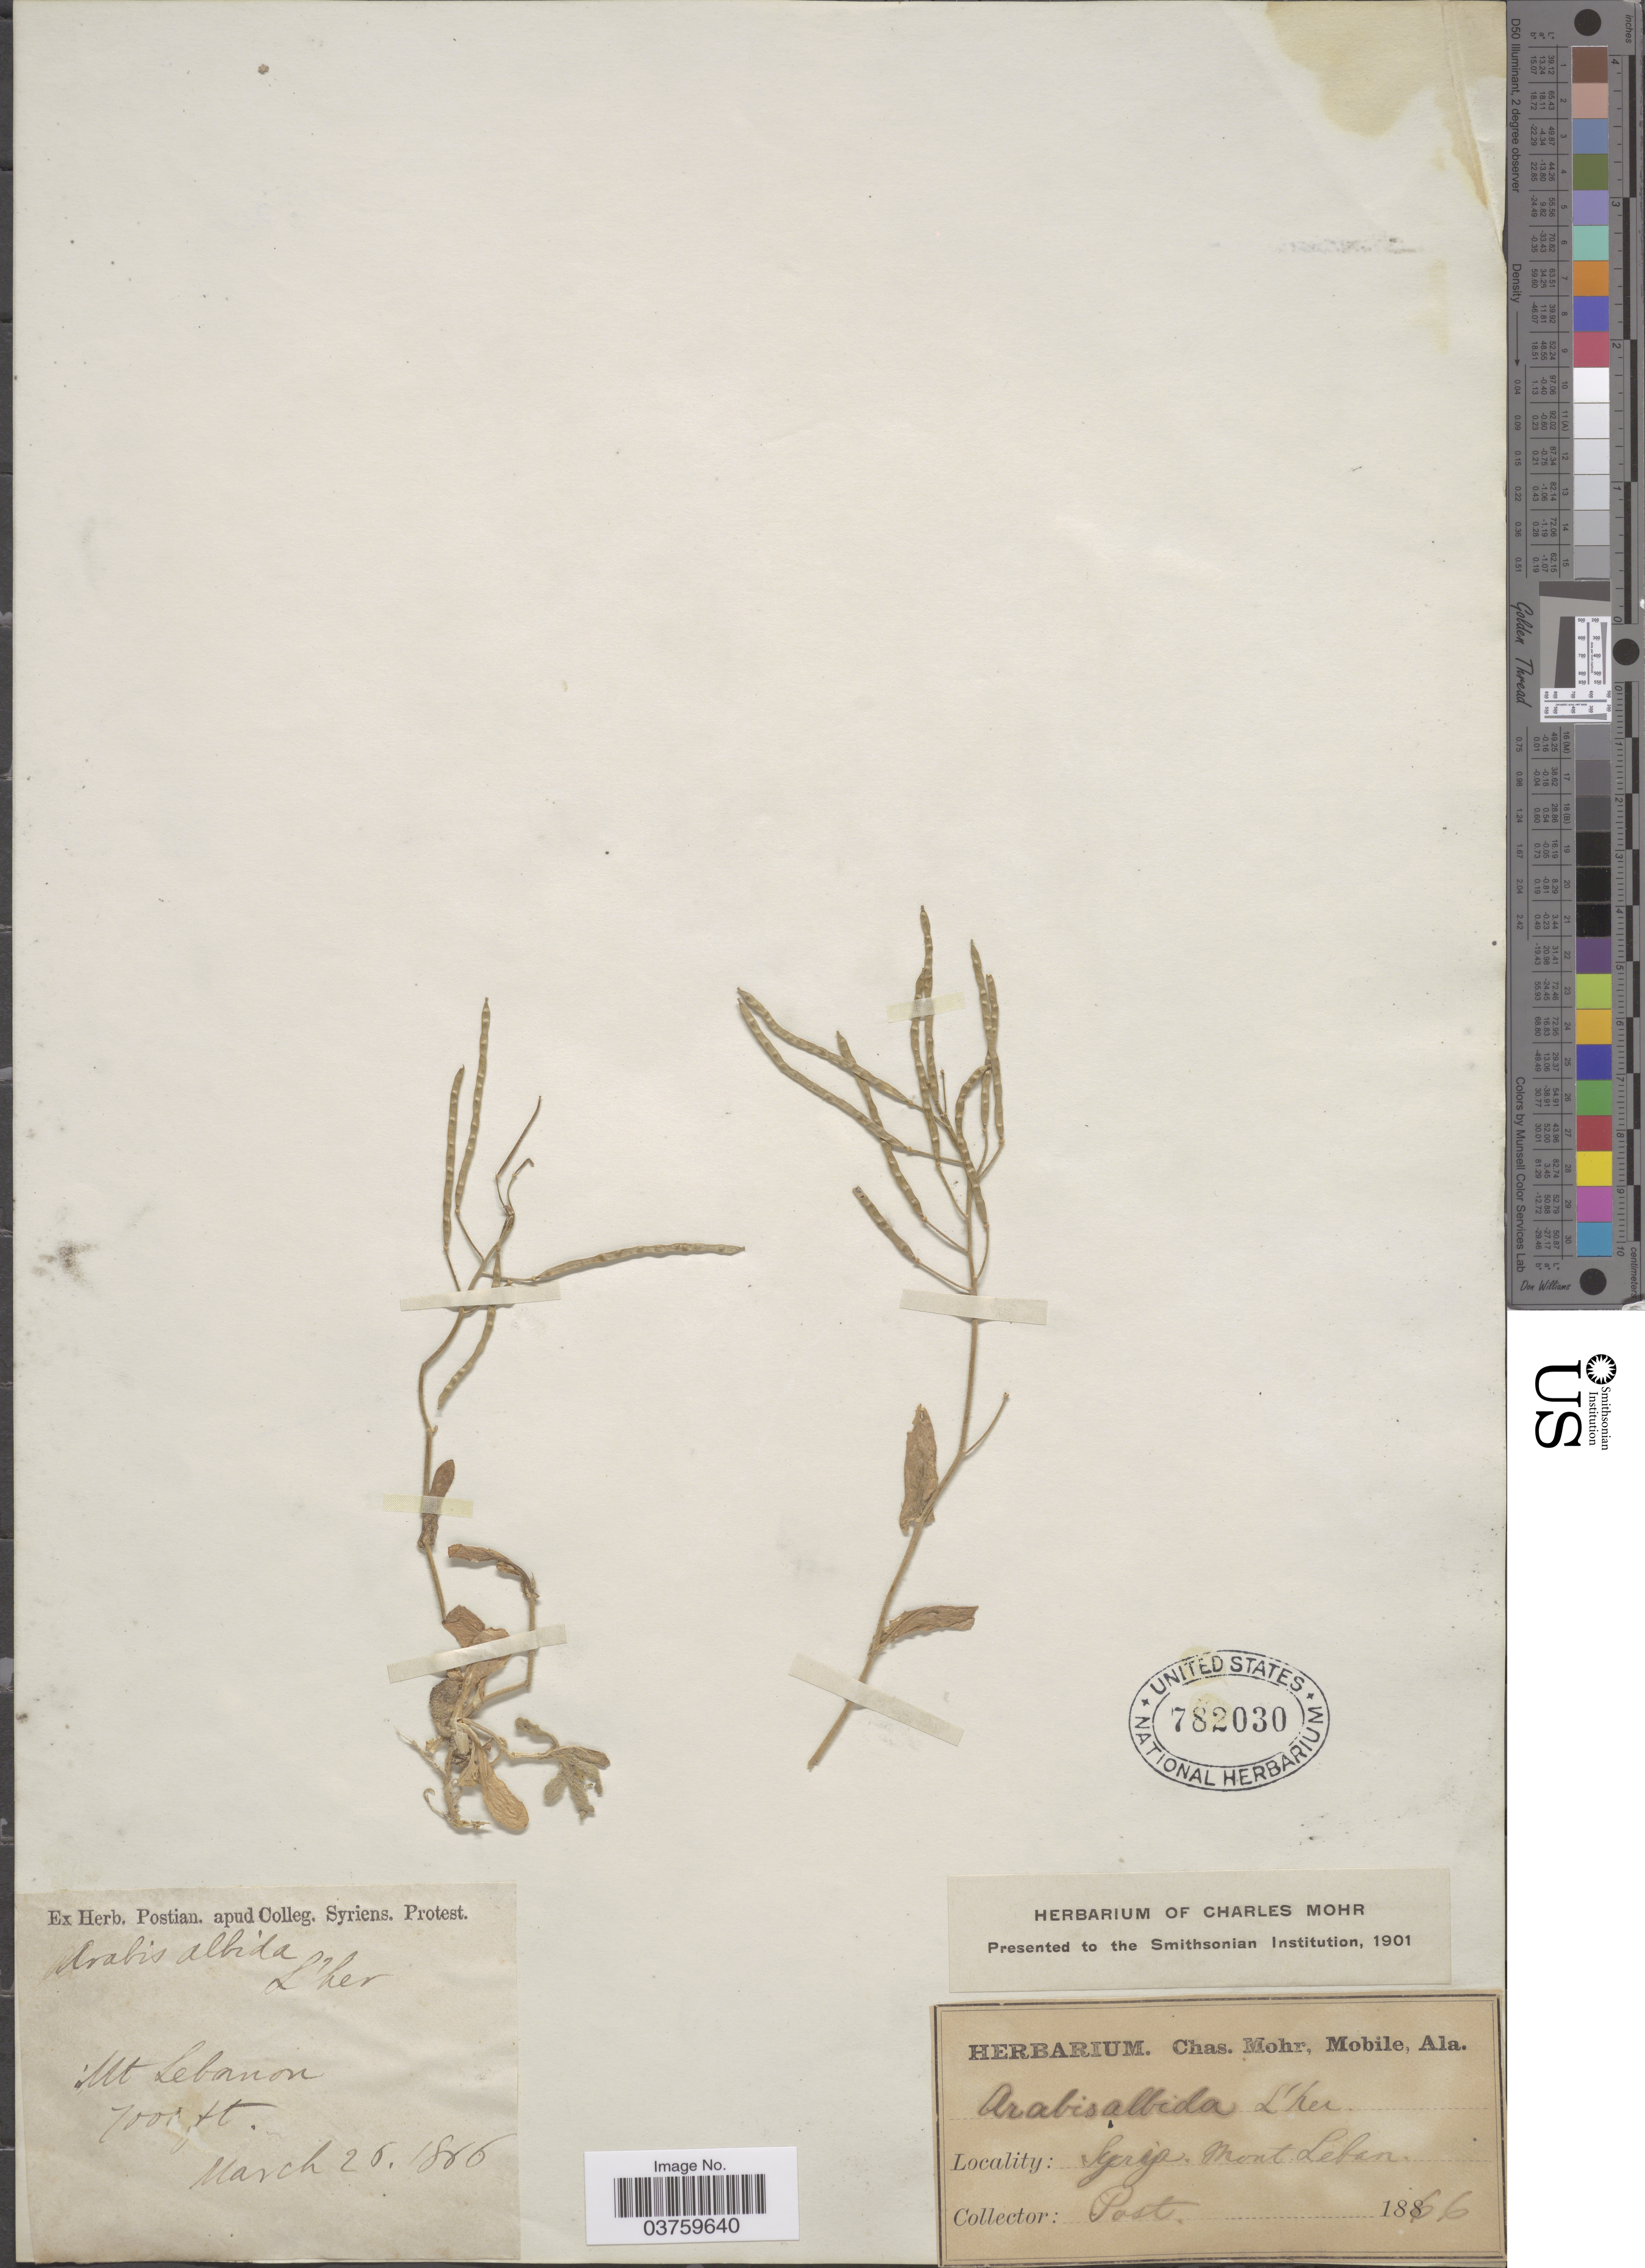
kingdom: Plantae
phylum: Tracheophyta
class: Magnoliopsida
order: Brassicales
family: Brassicaceae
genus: Arabis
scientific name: Arabis caucasica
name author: Willd.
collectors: -- Post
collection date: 1866-03-25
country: Syria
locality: Mont Lebanon.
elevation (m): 2134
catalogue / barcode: US 782030